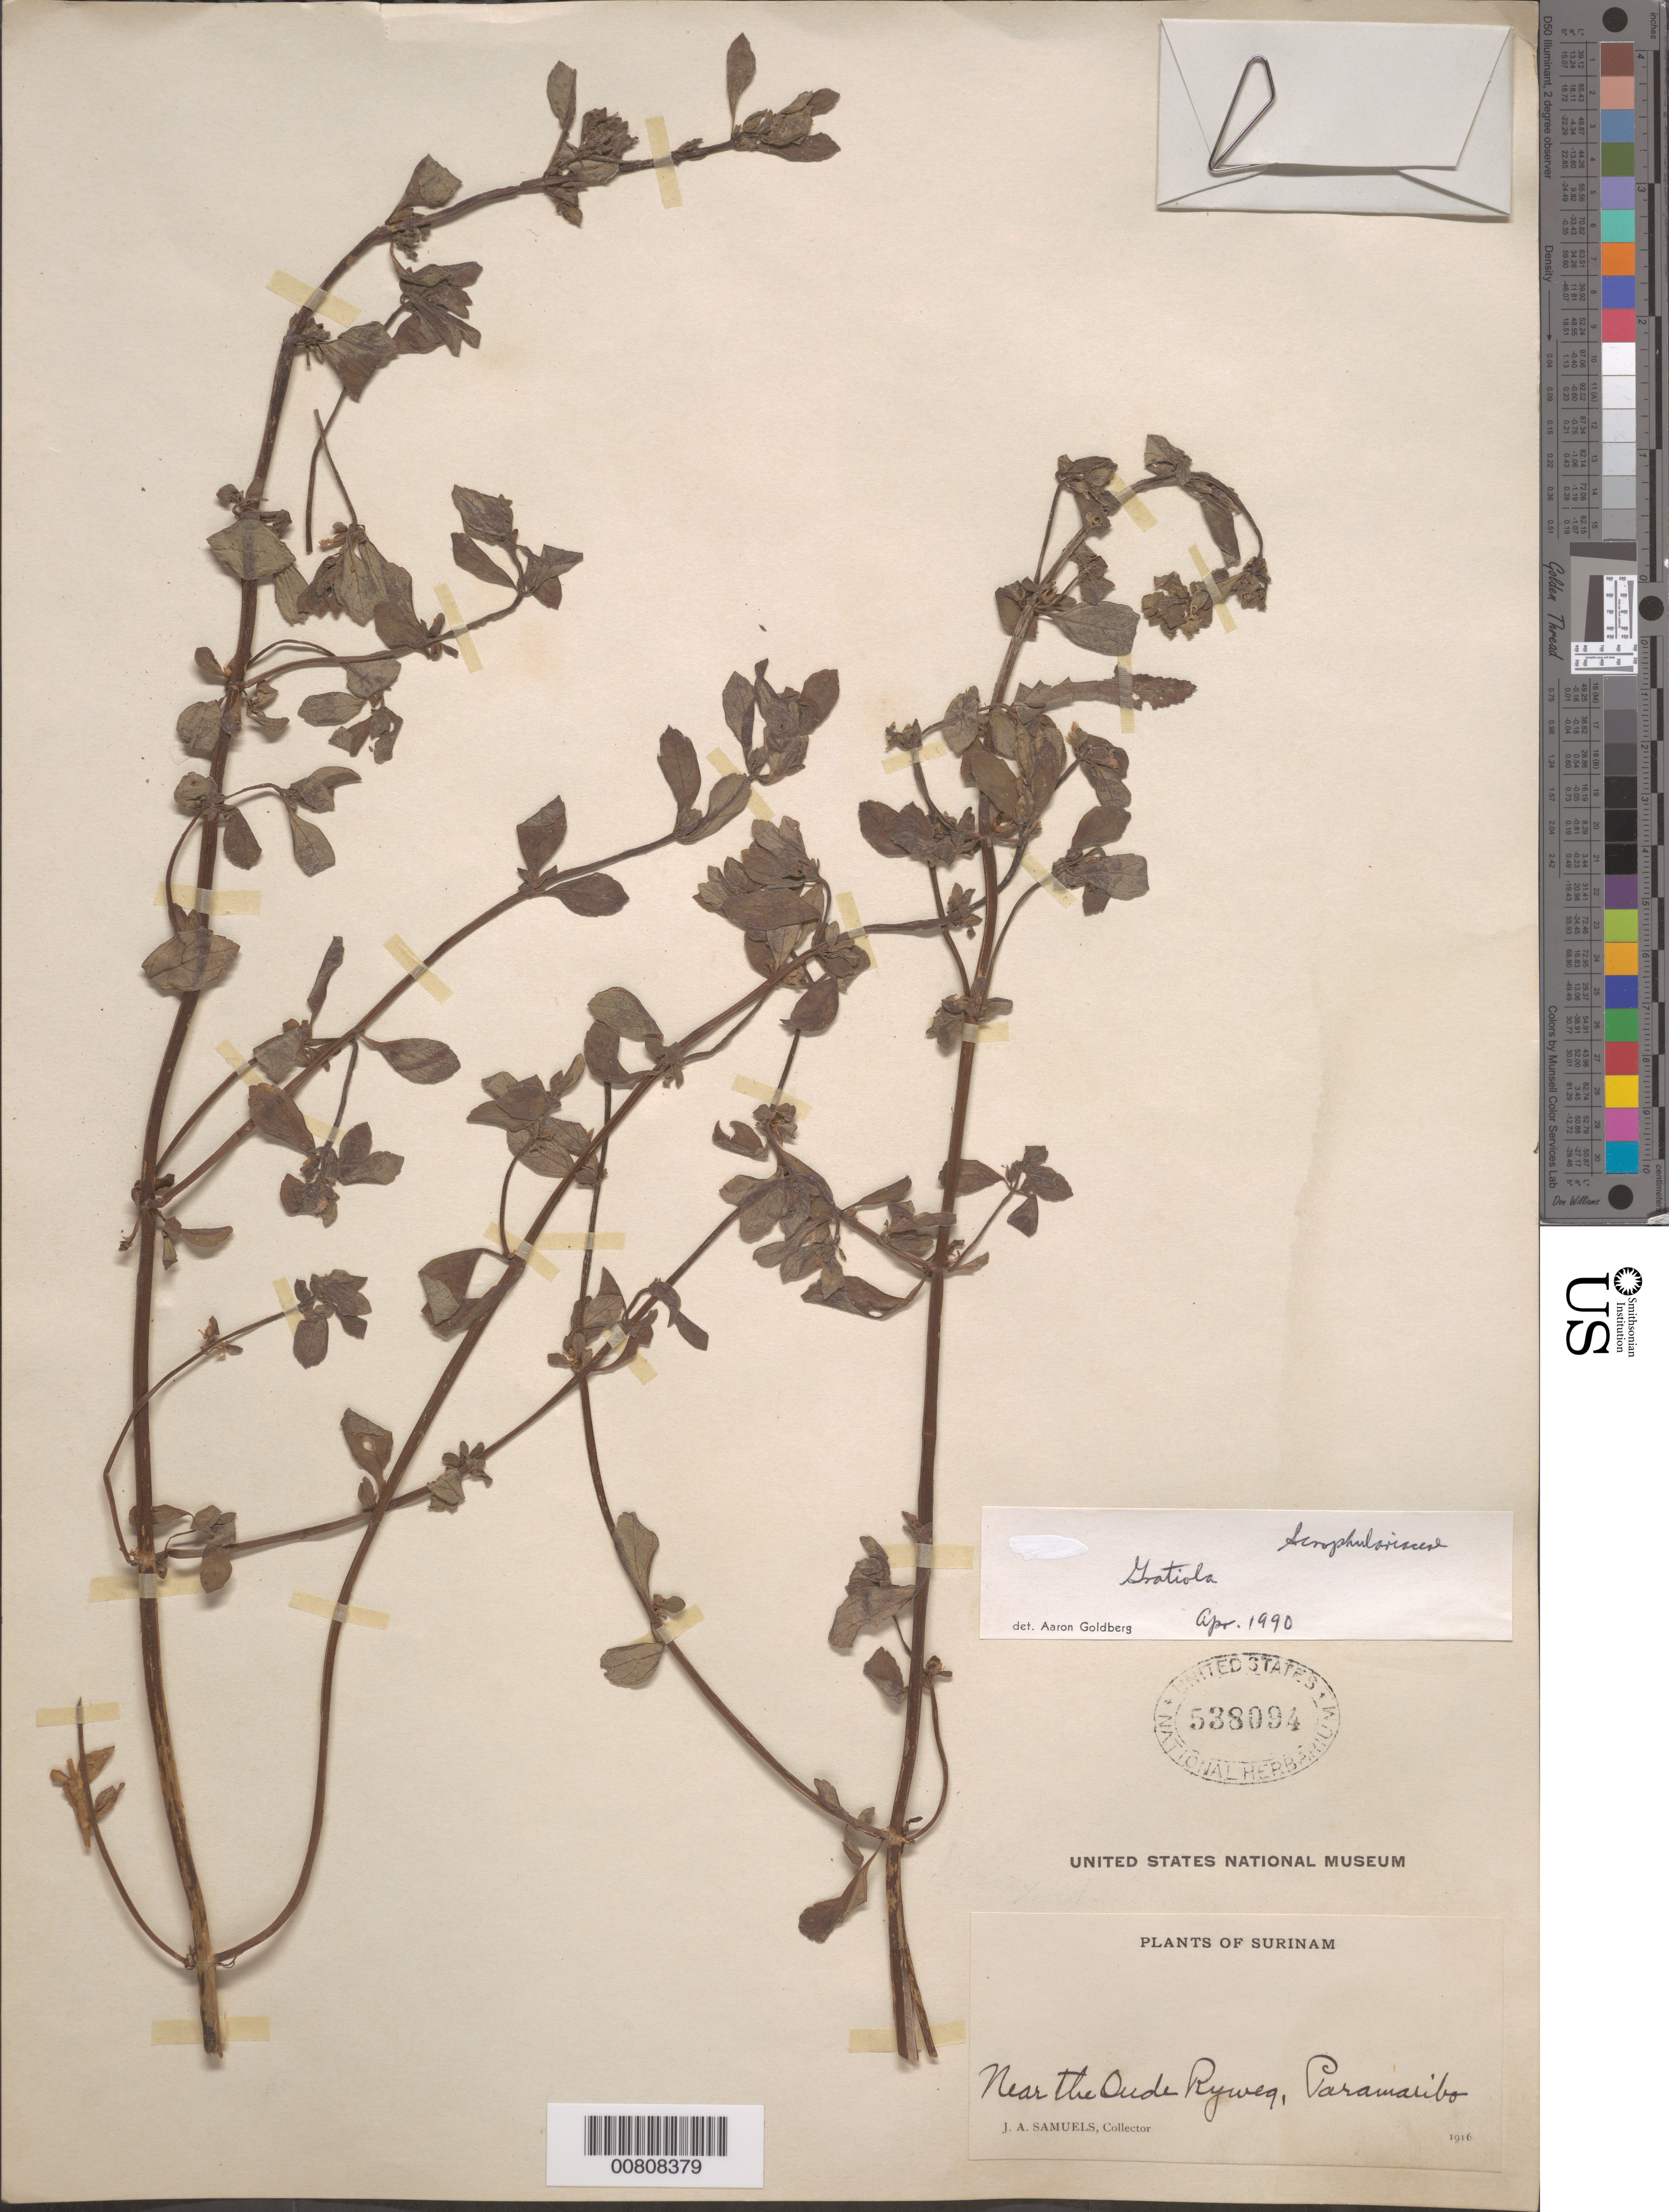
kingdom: Plantae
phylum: Tracheophyta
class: Magnoliopsida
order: Lamiales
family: Plantaginaceae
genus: Gratiola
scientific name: Gratiola sp.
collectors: J. A. Samuels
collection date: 1916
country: Suriname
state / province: Paramaribo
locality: Near The Oude Ryweg.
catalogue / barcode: US 538094